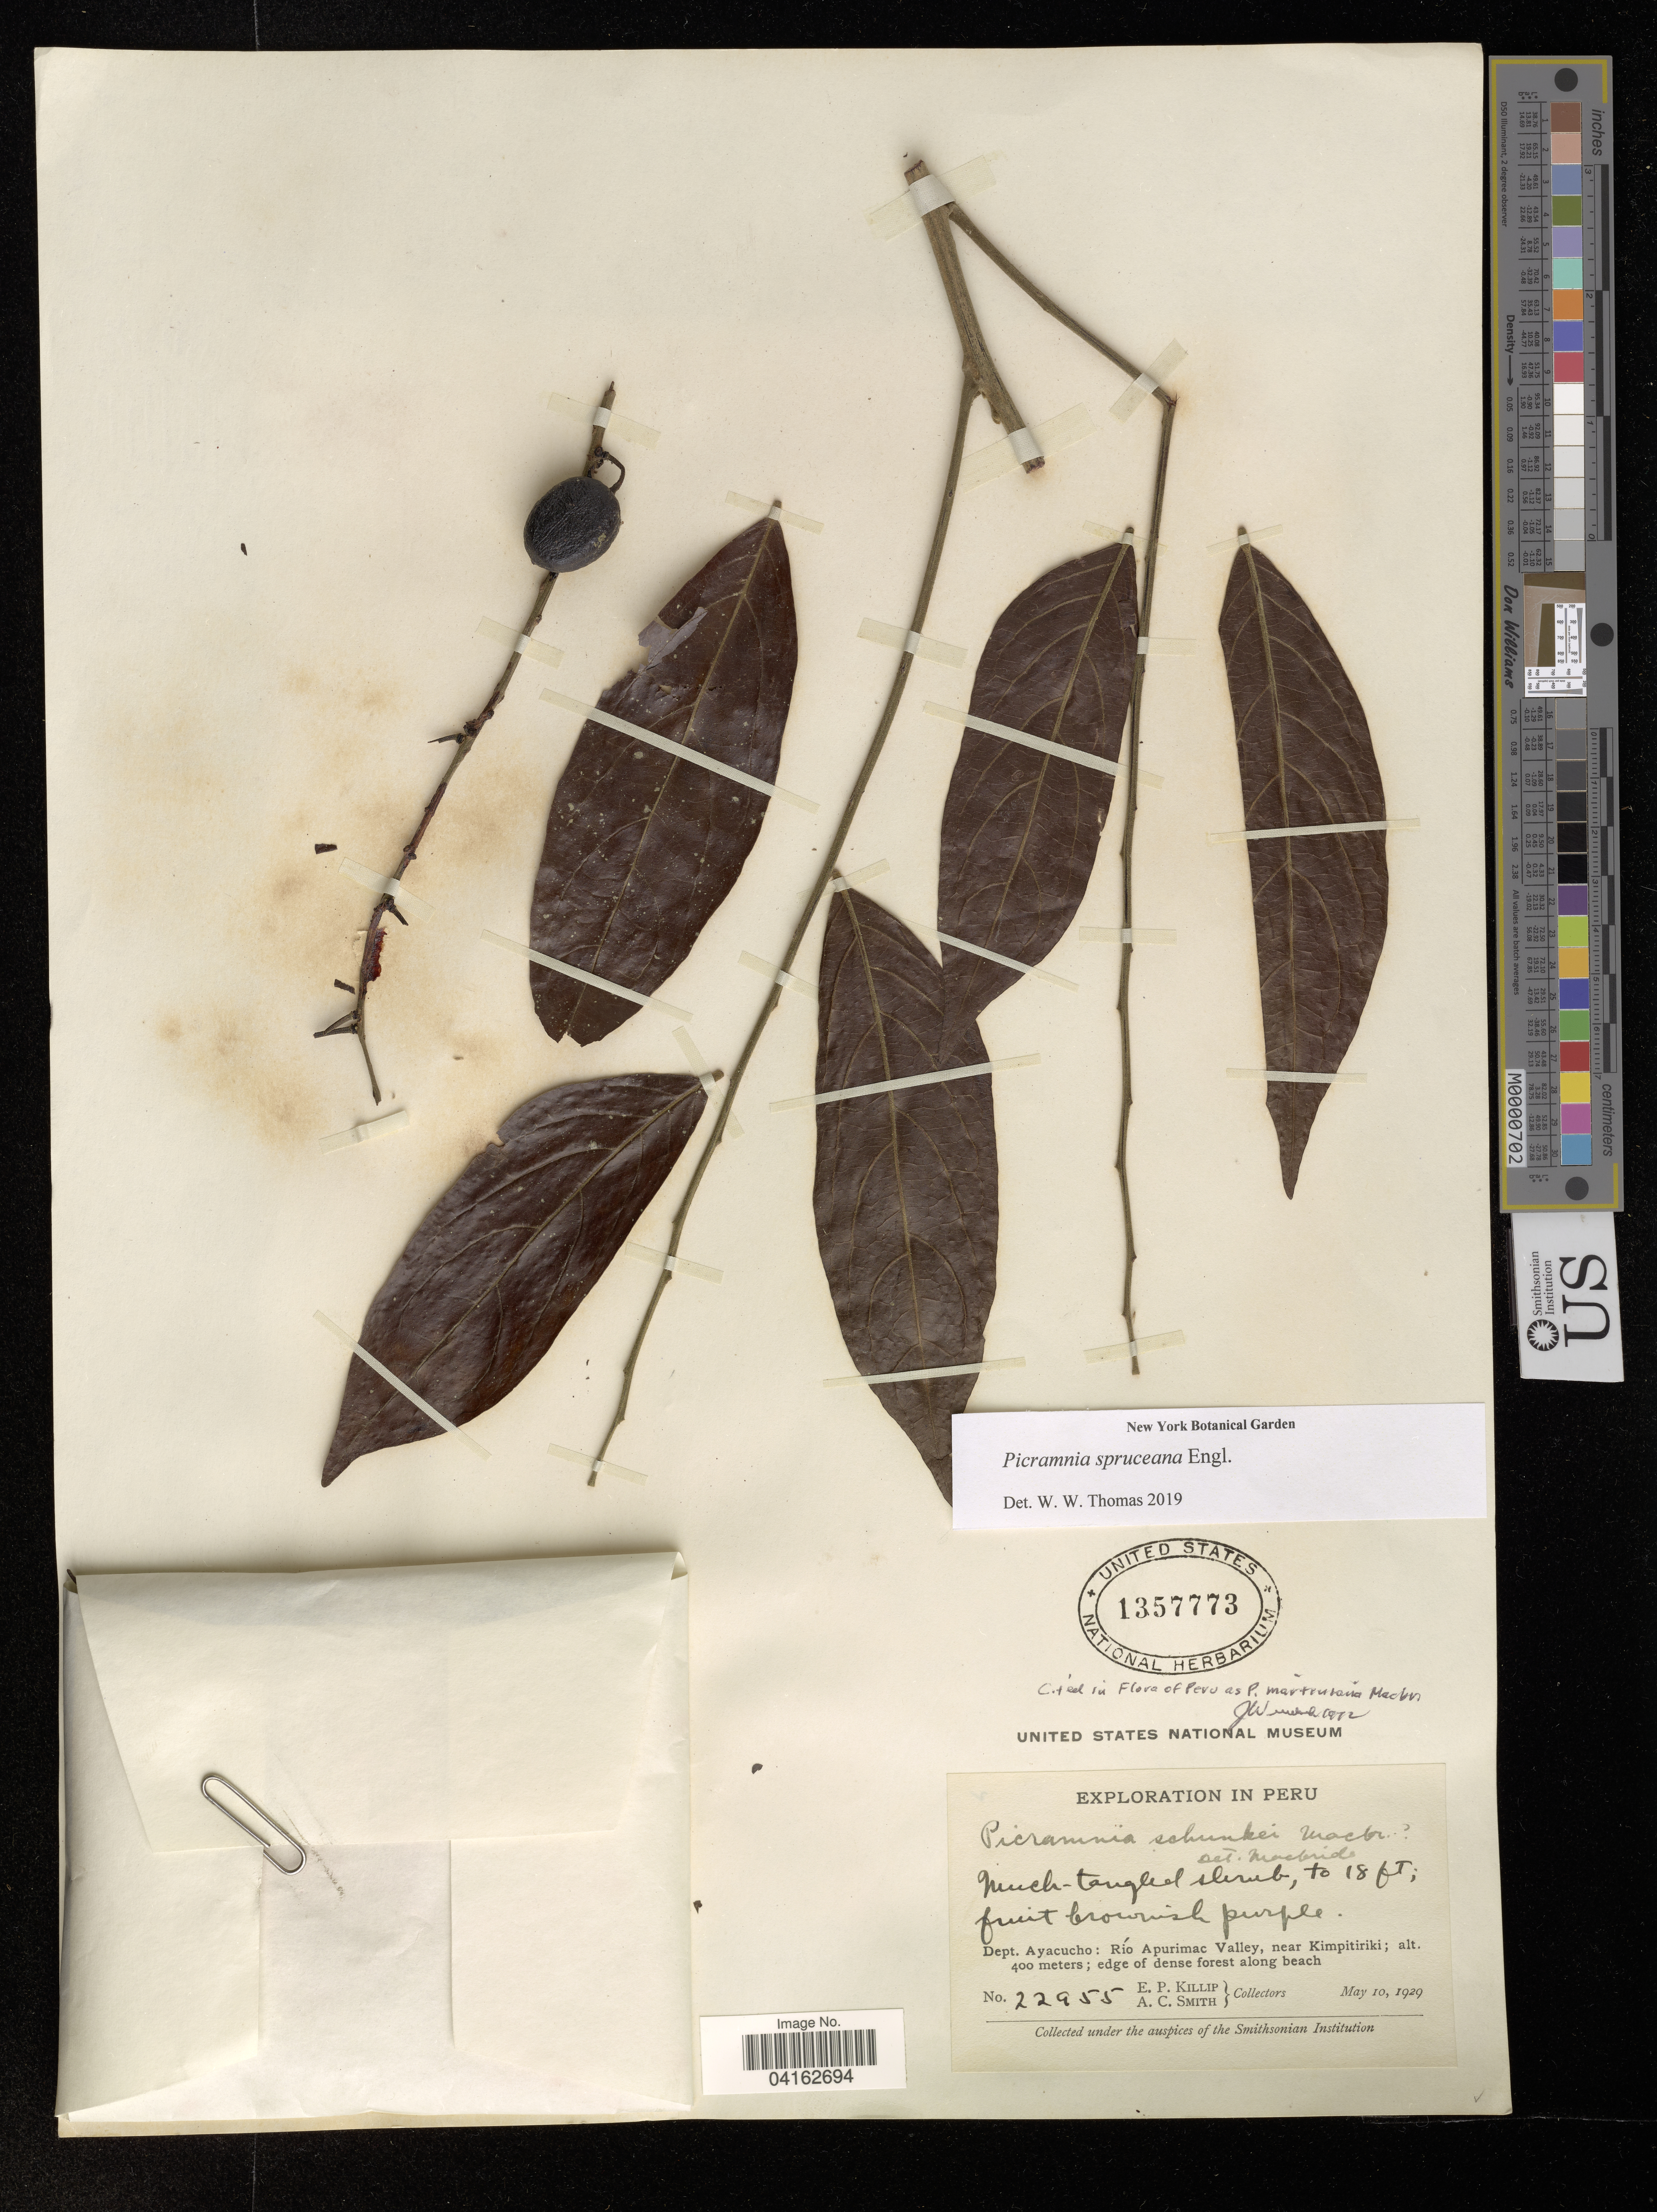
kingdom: Plantae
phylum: Tracheophyta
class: Magnoliopsida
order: Picramniales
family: Picramniaceae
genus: Picramnia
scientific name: Picramnia spruceana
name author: Engl.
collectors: E. P. Killip & A. C. Smith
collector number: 22955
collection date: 1929-05-10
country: Peru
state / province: Ayacucho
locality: Dept. Ayacucho: Río Apurimac Valley, near Kimpitiriki.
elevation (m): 400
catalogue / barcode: US 1357773